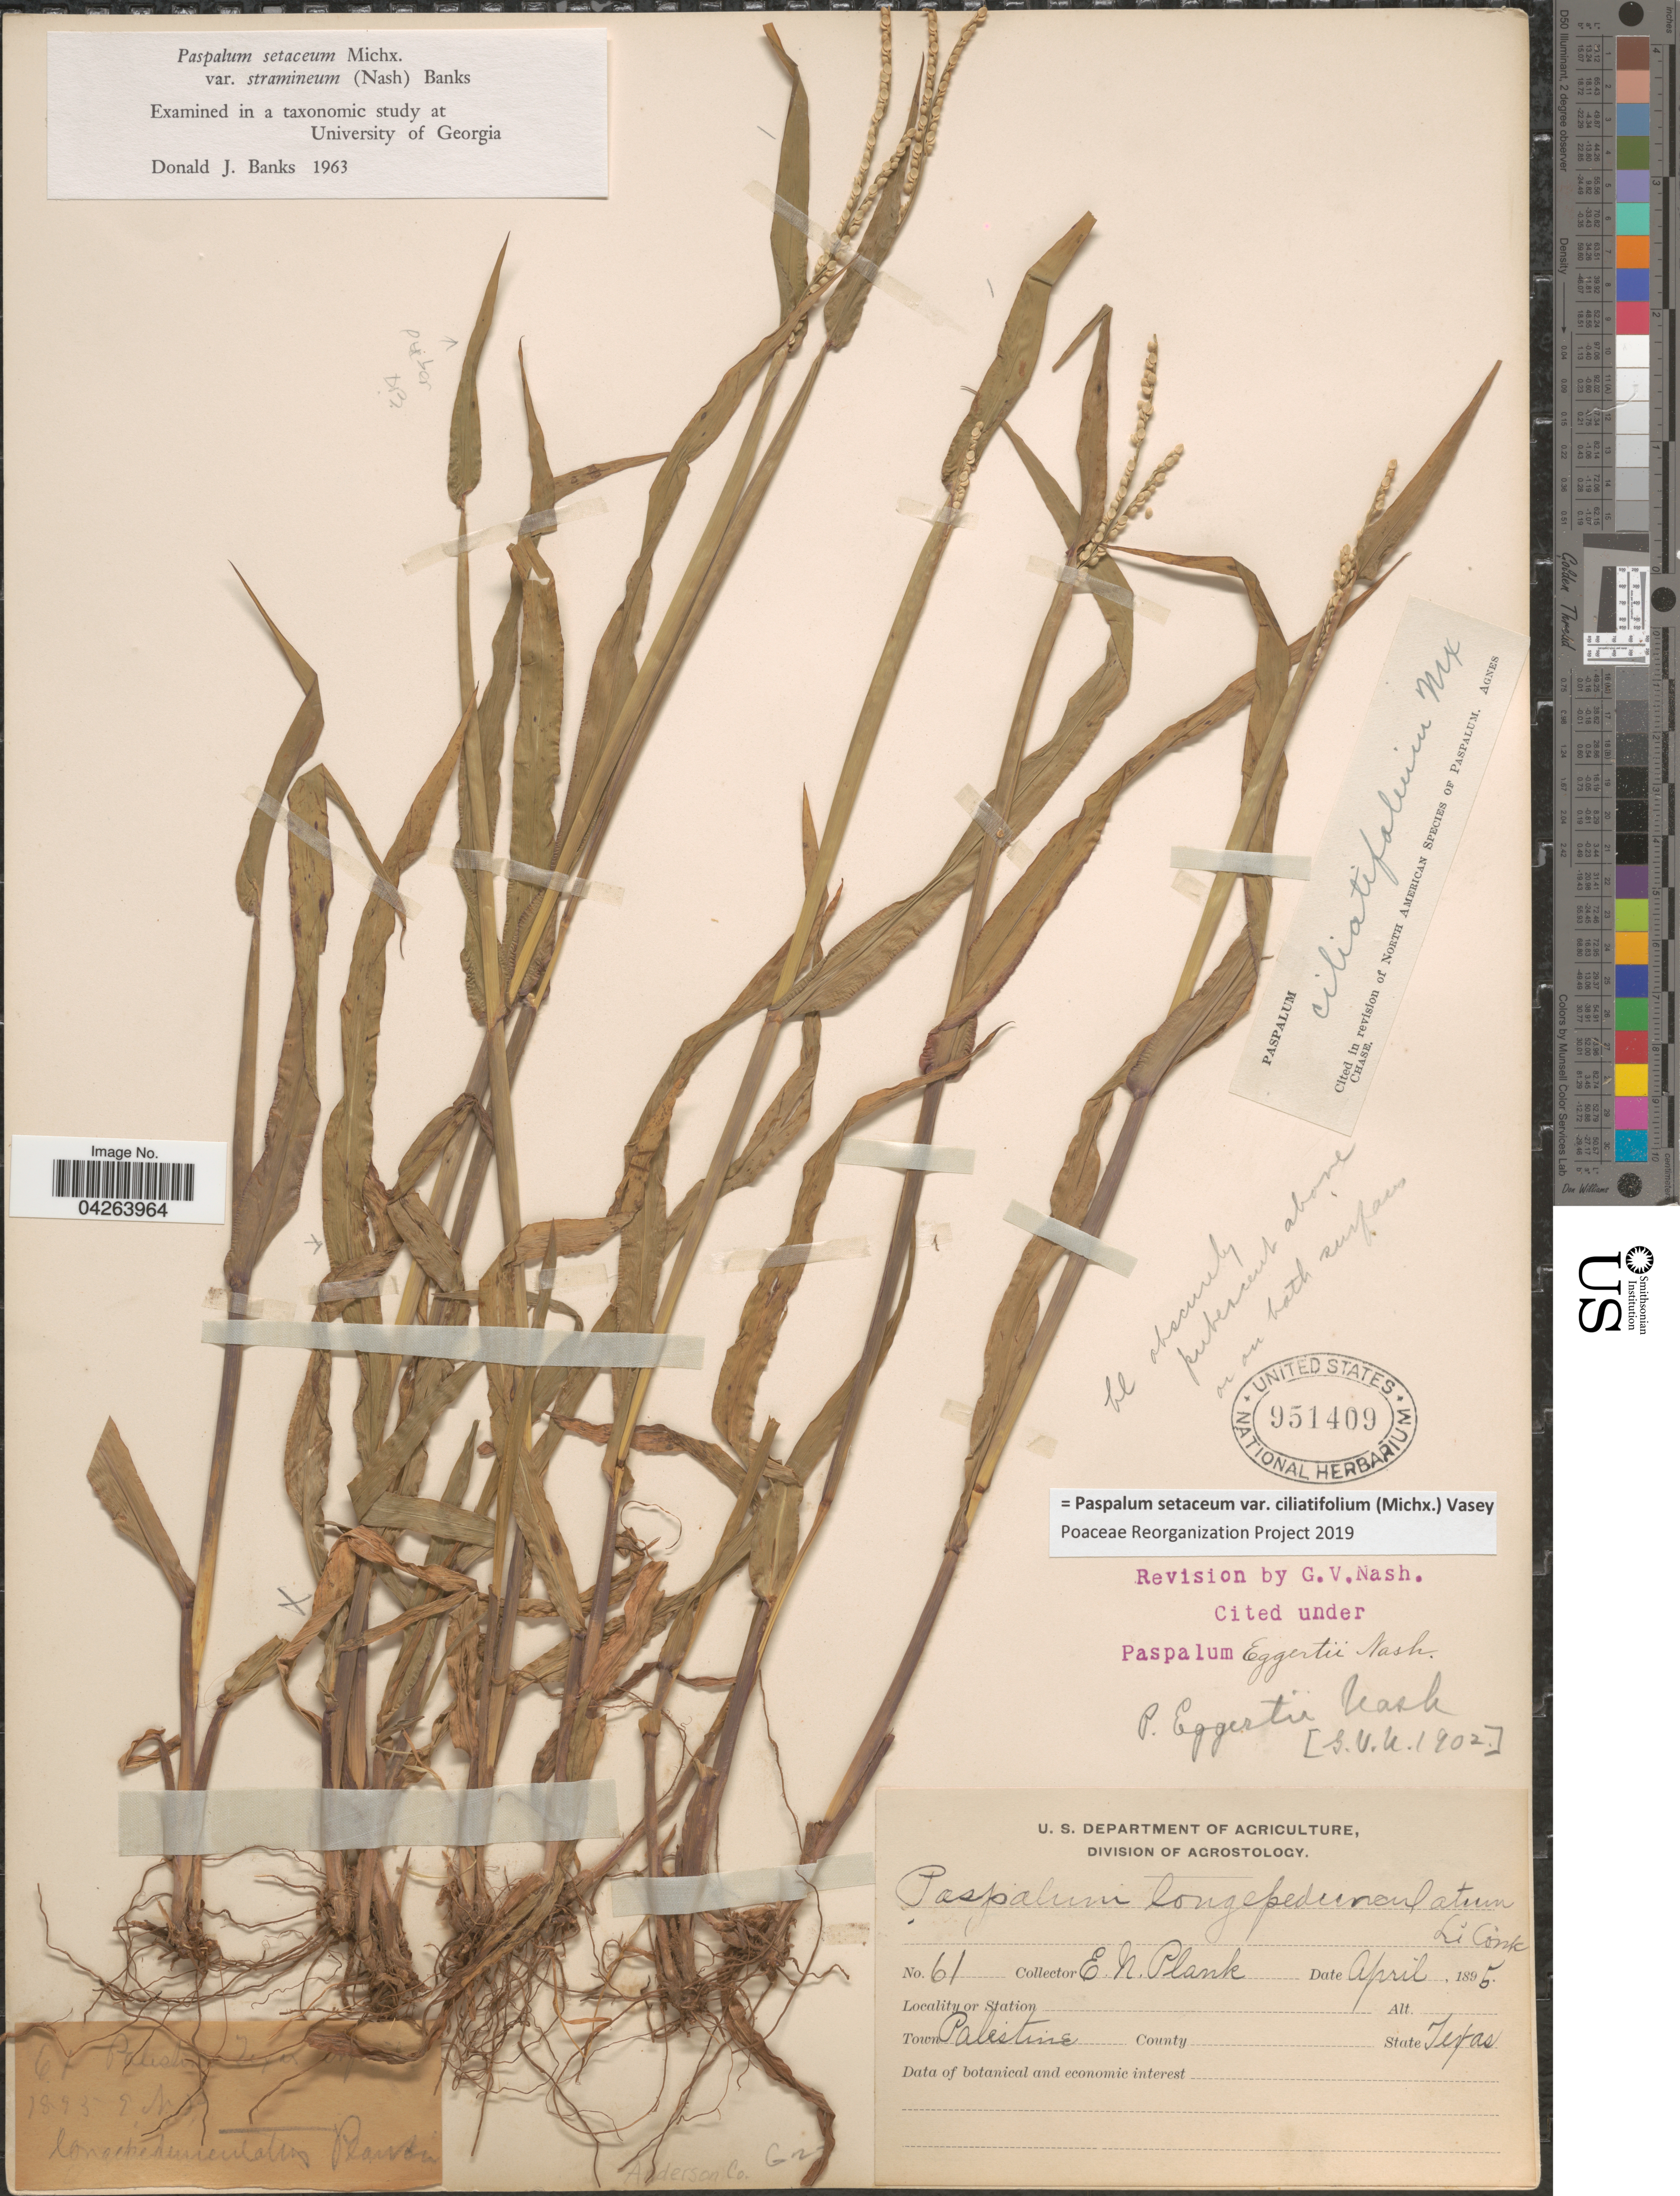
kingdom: Plantae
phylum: Tracheophyta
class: Liliopsida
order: Poales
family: Poaceae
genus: Paspalum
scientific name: Paspalum setaceum var. ciliatifolium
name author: (Michx.) Vasey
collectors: E. Plank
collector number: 61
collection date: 1895-04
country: United States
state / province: Texas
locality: Town Palestine. Anderson Co.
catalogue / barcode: US 951409